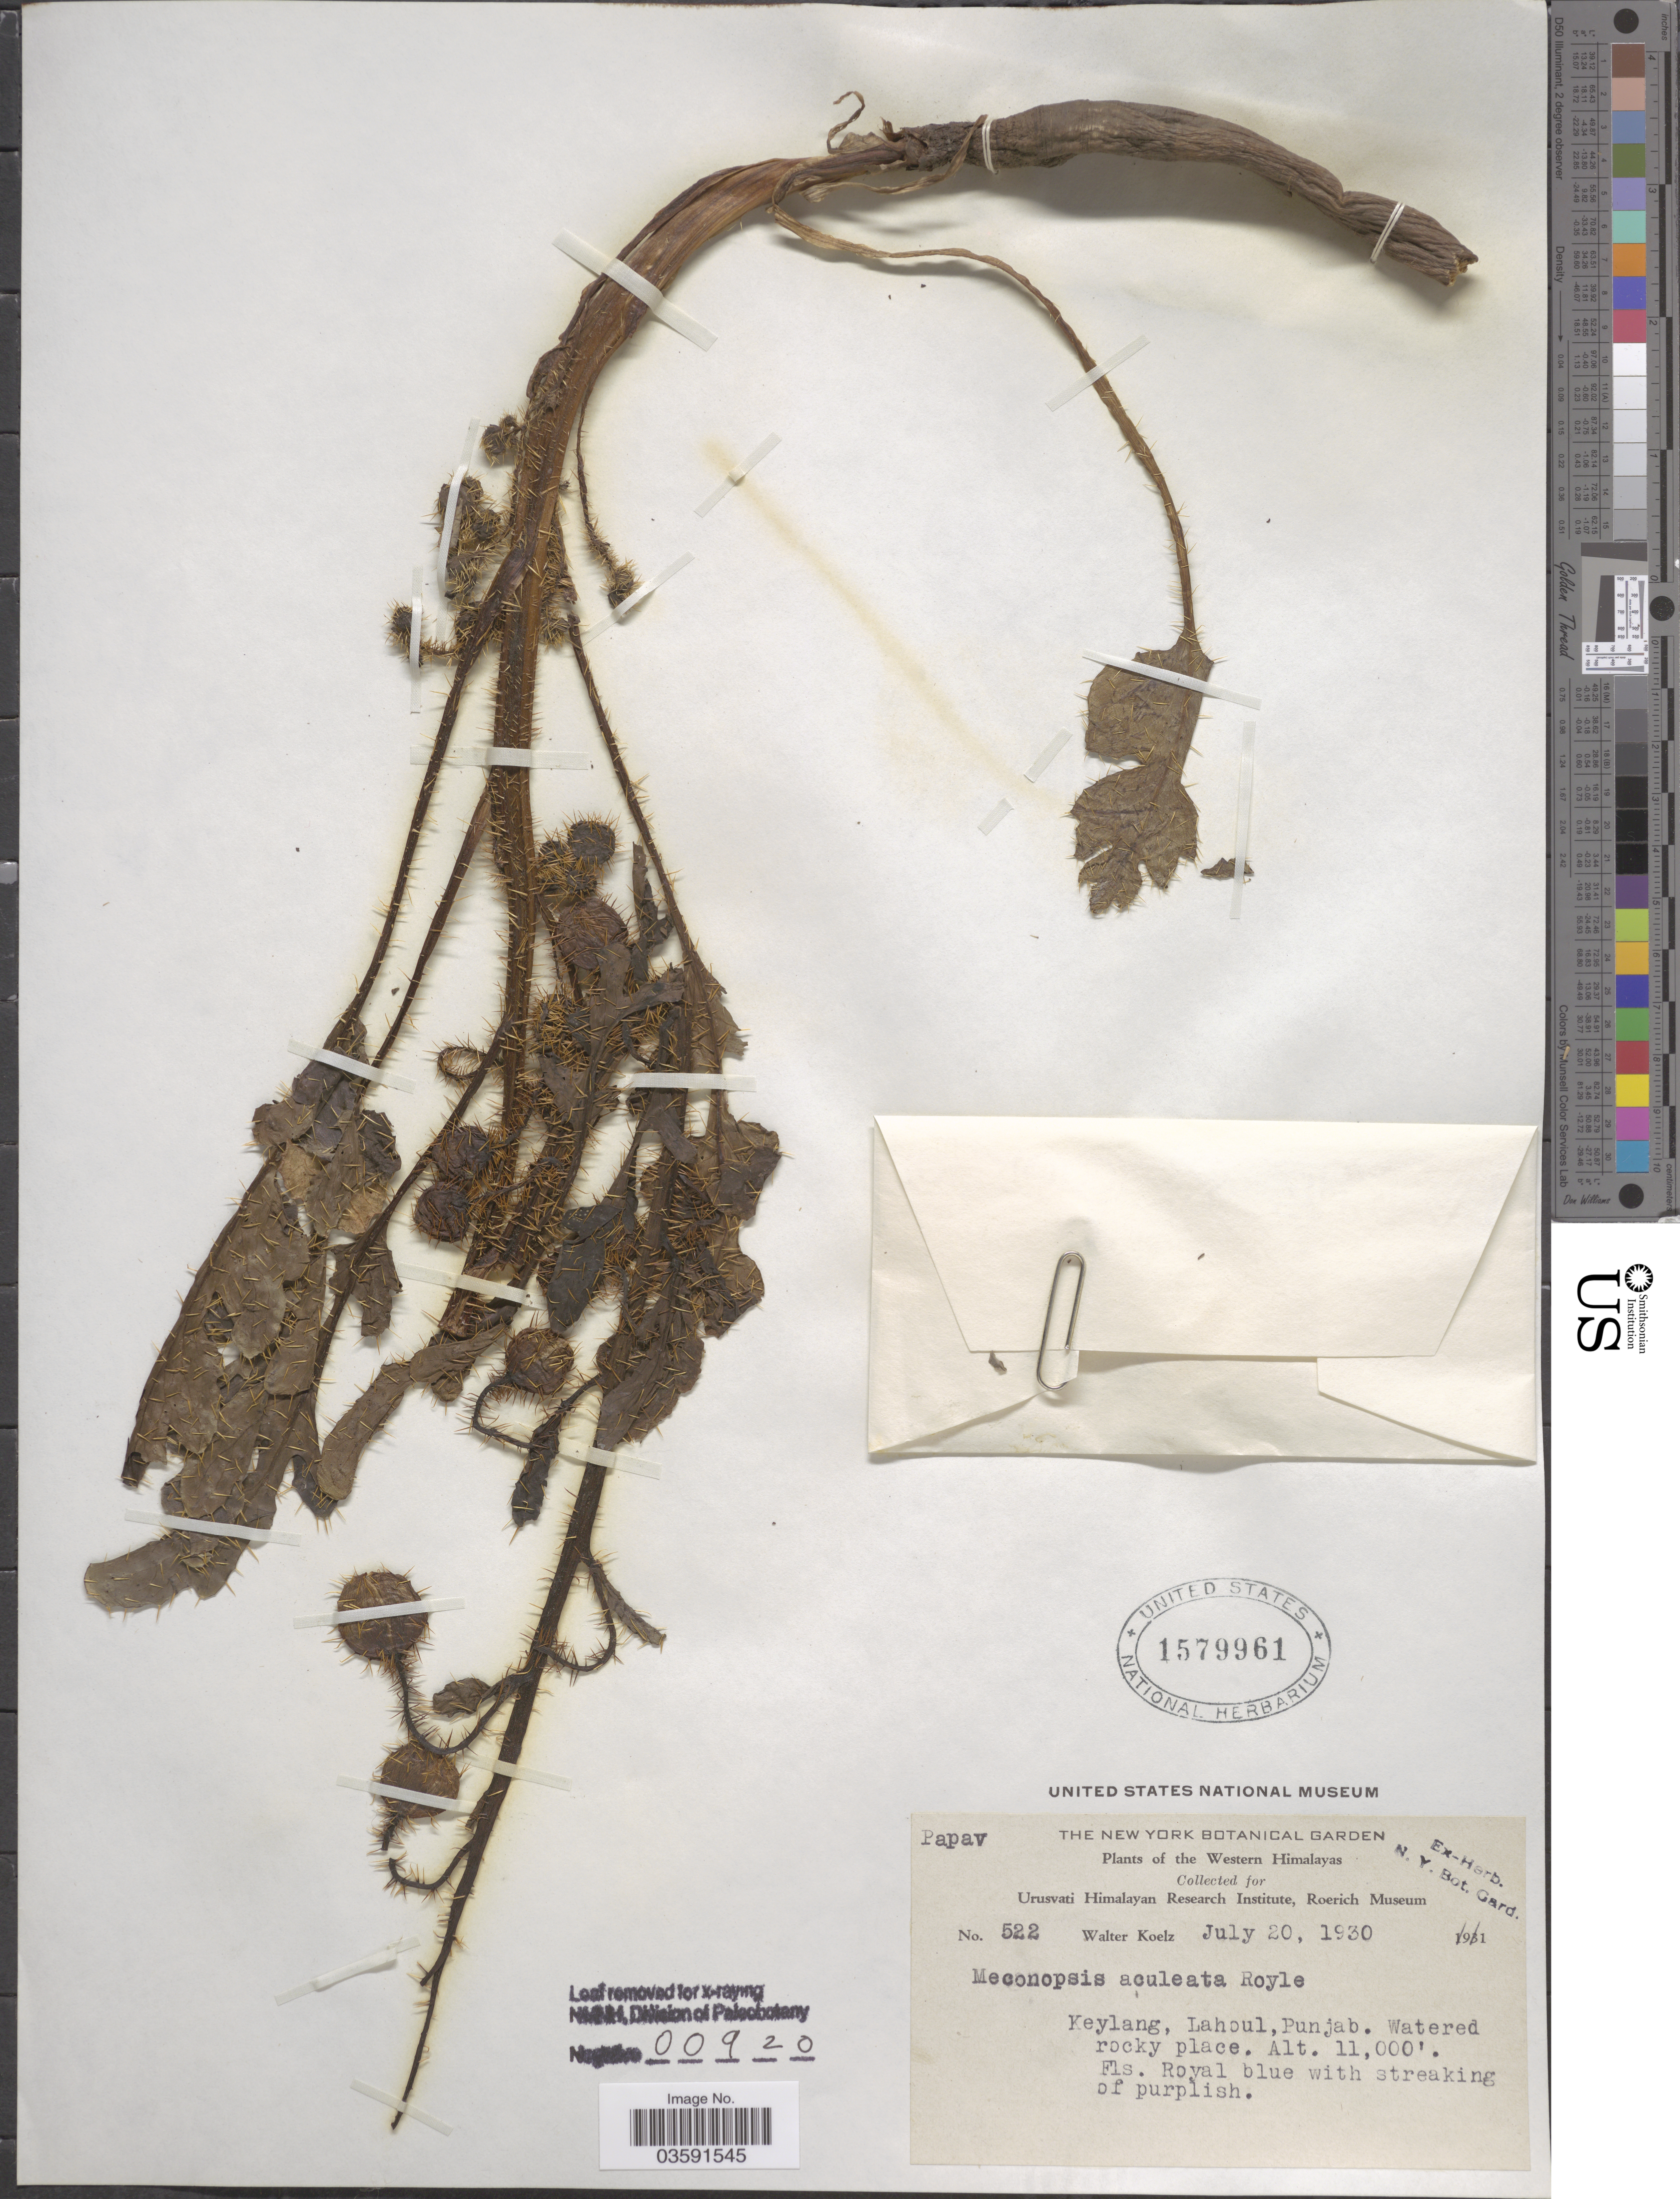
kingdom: Plantae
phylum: Tracheophyta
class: Magnoliopsida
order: Ranunculales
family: Papaveraceae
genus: Meconopsis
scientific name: Meconopsis aculeata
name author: Royle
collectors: W. N. Koelz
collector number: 522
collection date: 1930-07-20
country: India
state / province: Punjab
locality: Western Himalayas. Keylang, Lahoul.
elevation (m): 3353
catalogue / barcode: US 1579961